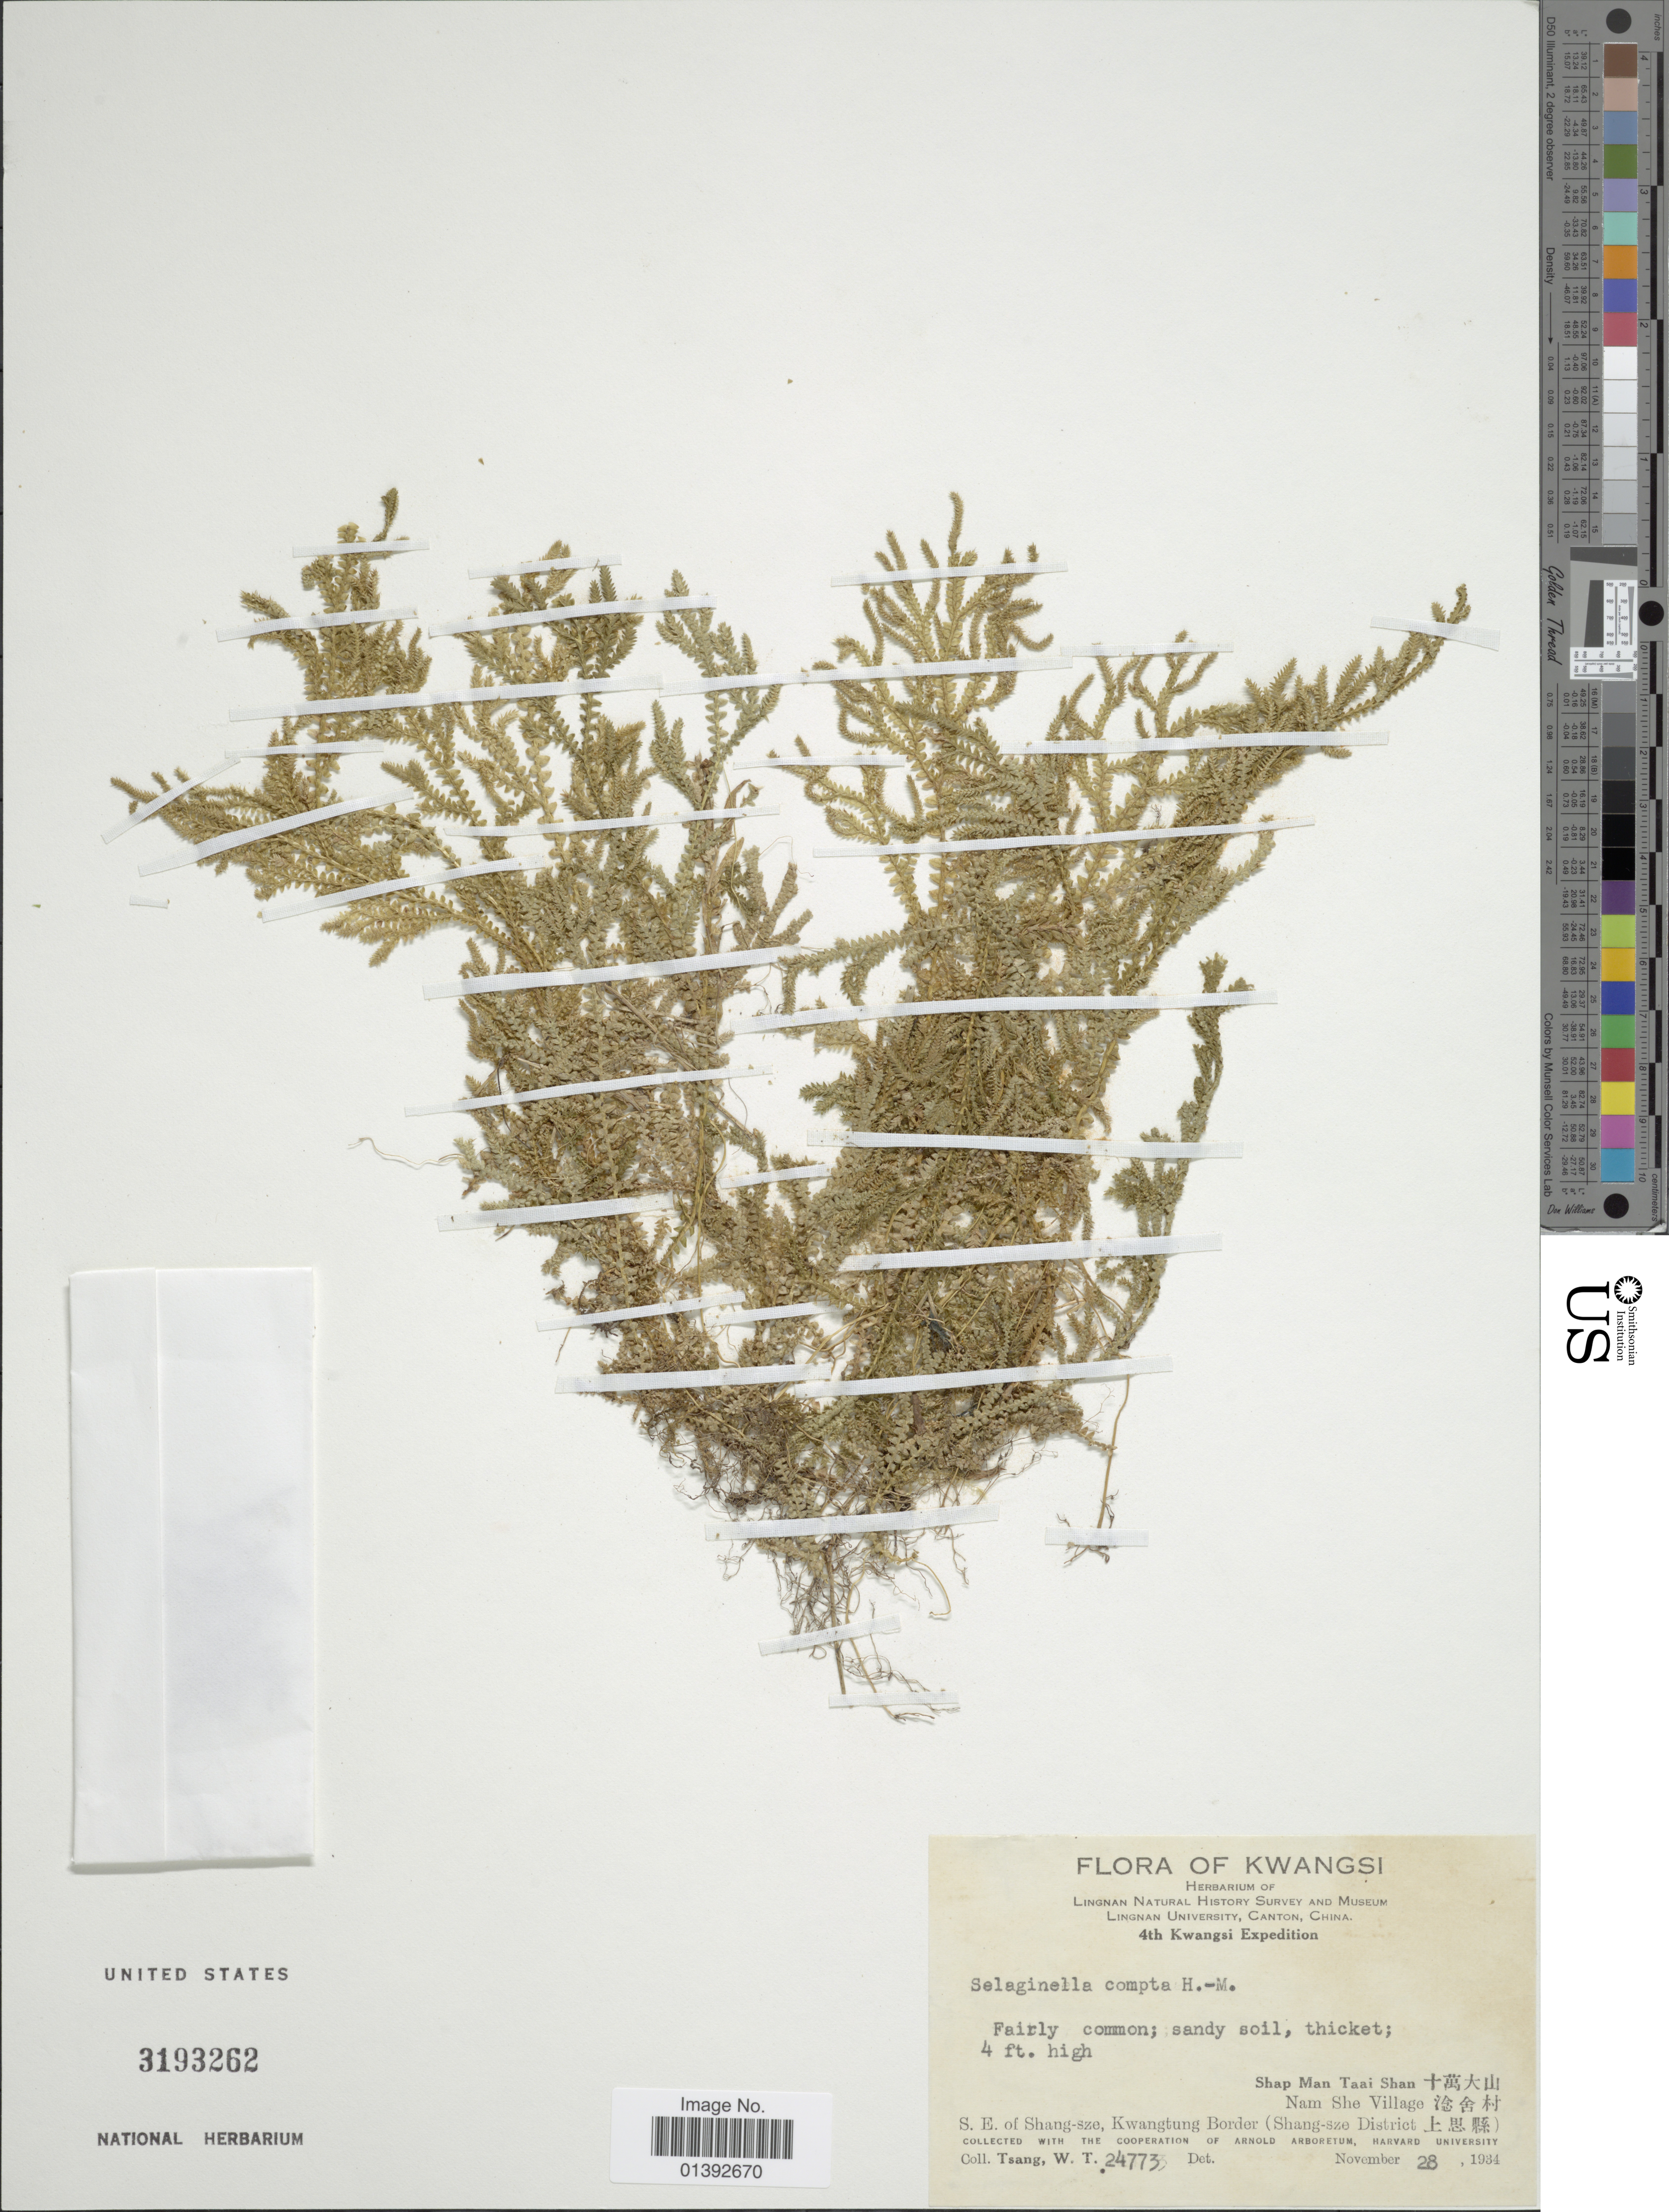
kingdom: Plantae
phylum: Tracheophyta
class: Lycopodiopsida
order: Selaginellales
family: Selaginellaceae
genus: Selaginella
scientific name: Selaginella compta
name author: Hand.-Mazz.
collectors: W. T. Tsang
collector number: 24773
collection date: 1934-11-28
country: China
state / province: Guangxi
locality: Kwangsi, Shap Man Taai Shan, Nam She Village, S.E. of Shang-sza, Kwnagtung Border (Shnag-sze District)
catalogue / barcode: US 3193262